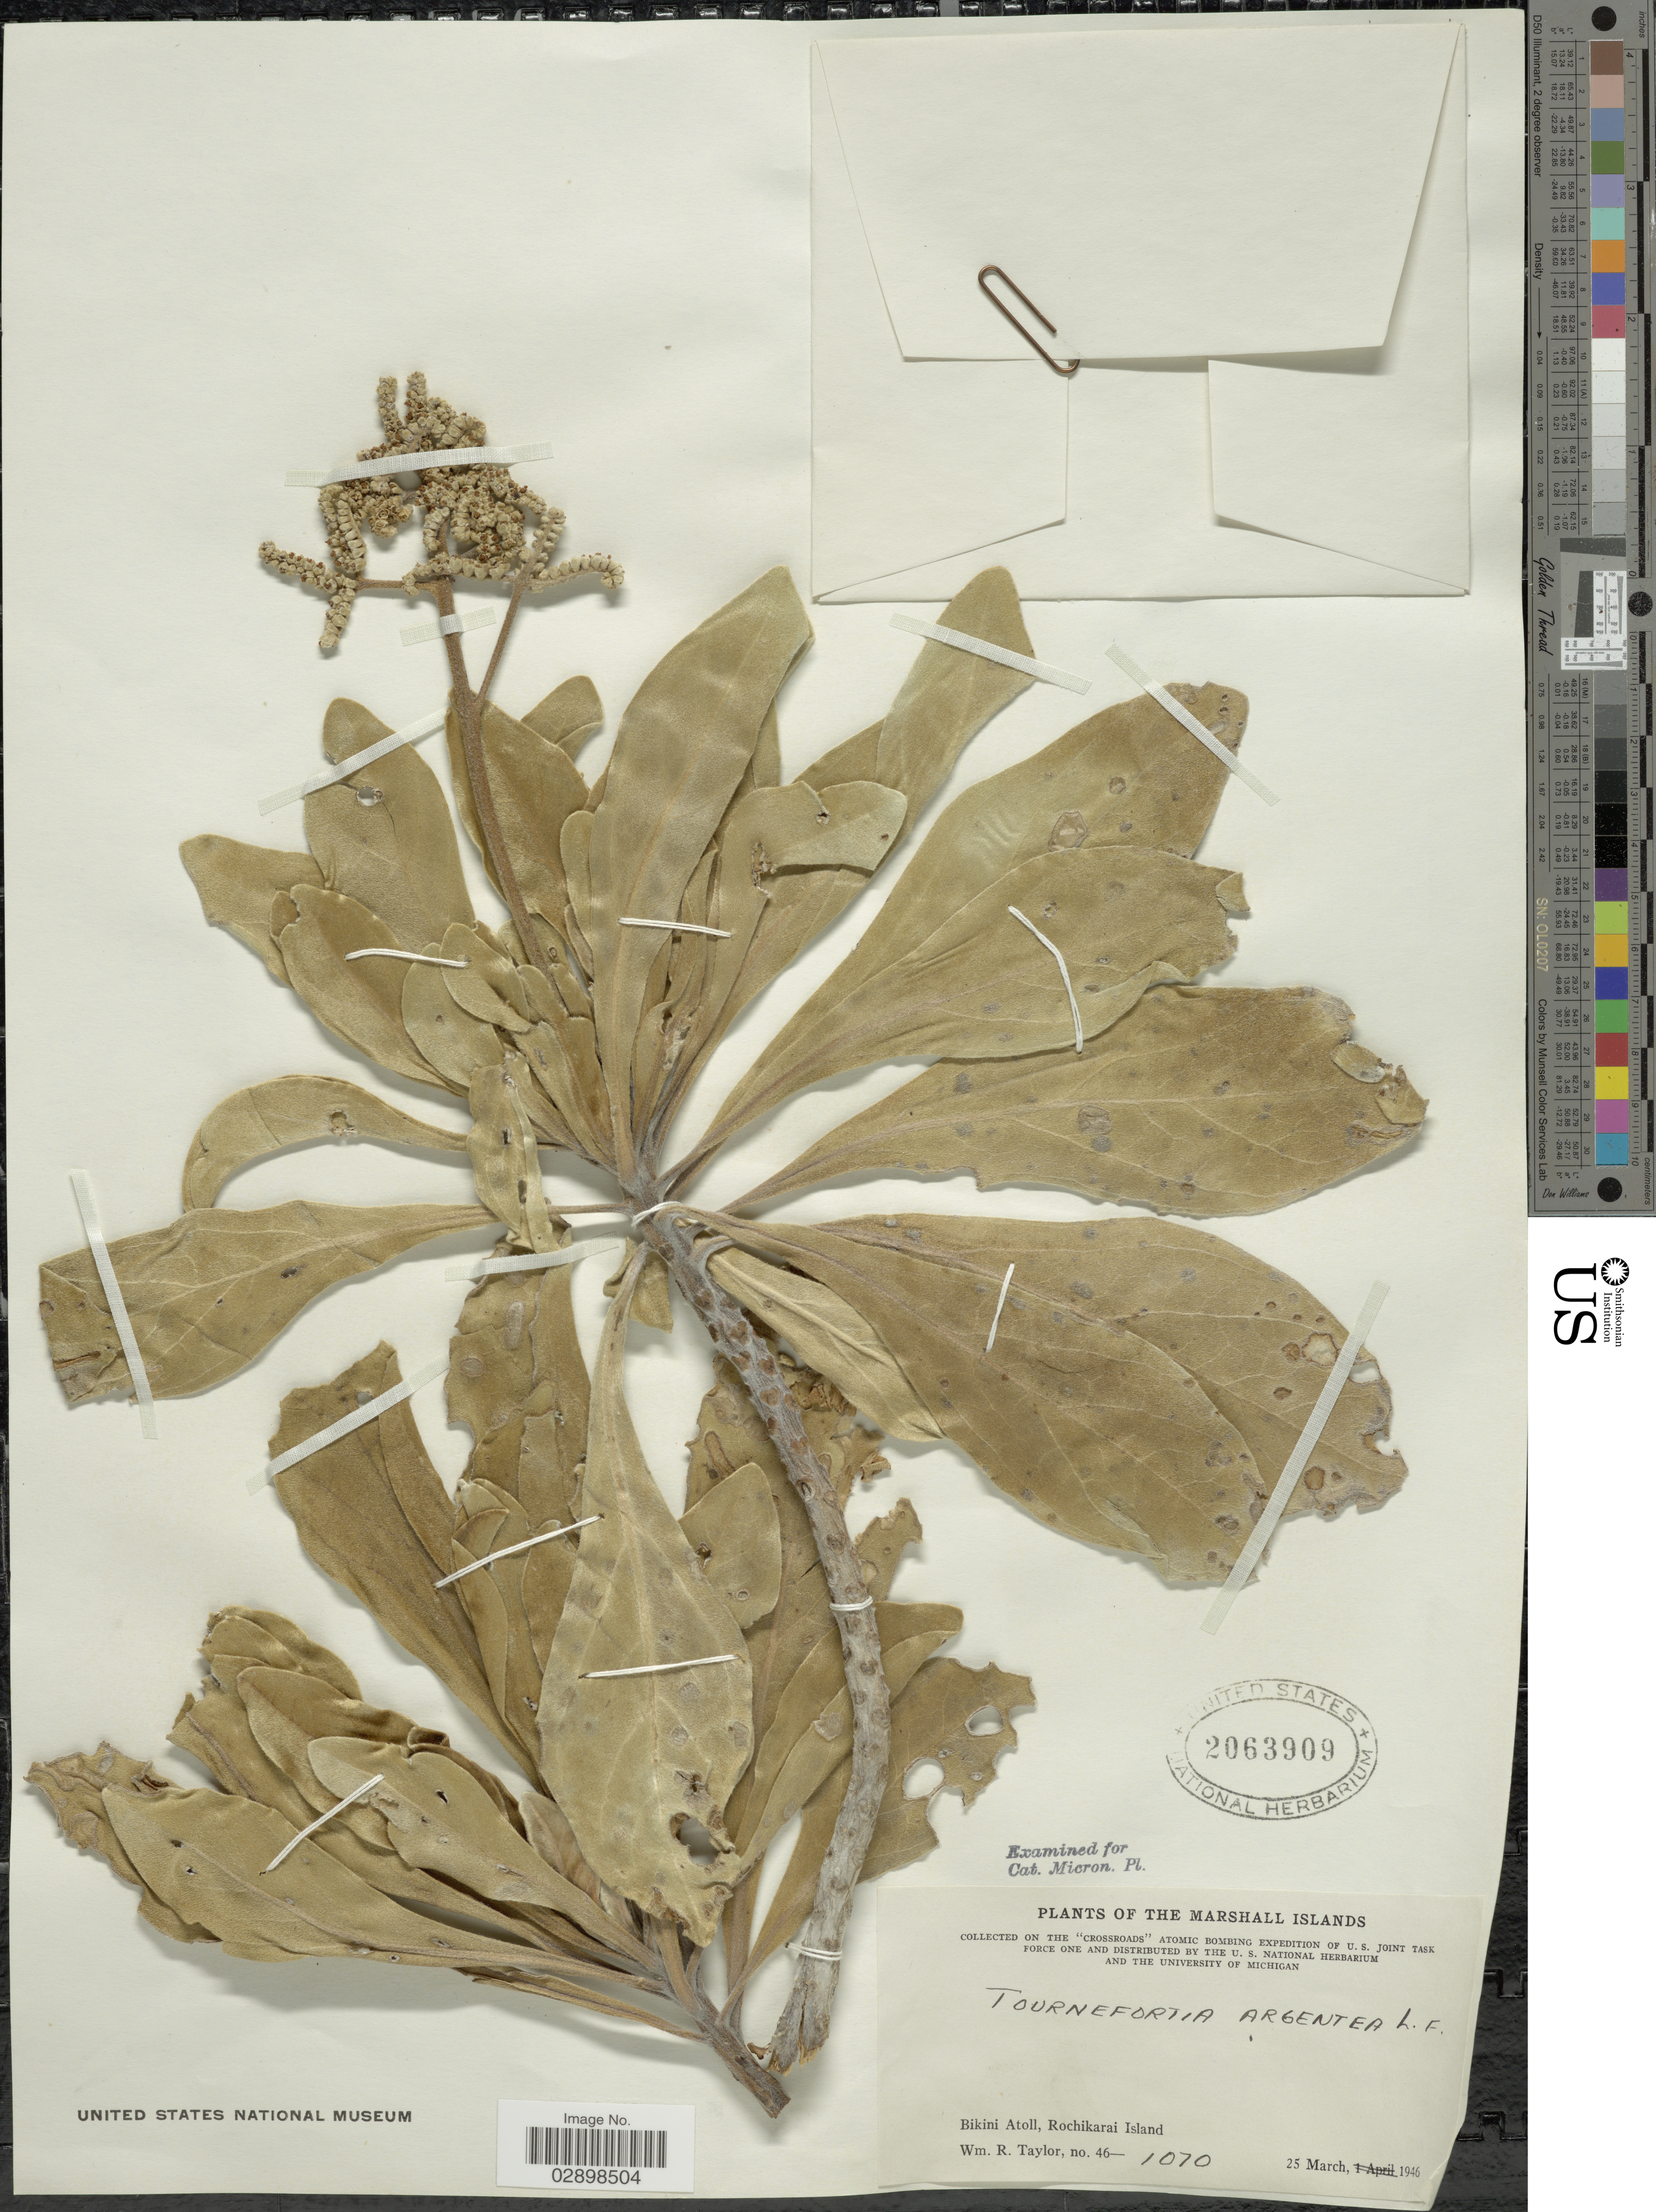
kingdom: Plantae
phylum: Tracheophyta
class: Magnoliopsida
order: Boraginales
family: Heliotropiaceae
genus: Heliotropium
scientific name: Heliotropium arboreum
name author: (Blanco) Mabberley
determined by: Wagner, W. L., (BOT), Smithsonian Institution - National Museum of Natural History (UNITED STATES)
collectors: W. R. Taylor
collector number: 46-1070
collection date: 1946-03-25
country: Marshall Islands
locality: Bikini Atoll, Rochikarai Island.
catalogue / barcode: US 2063909